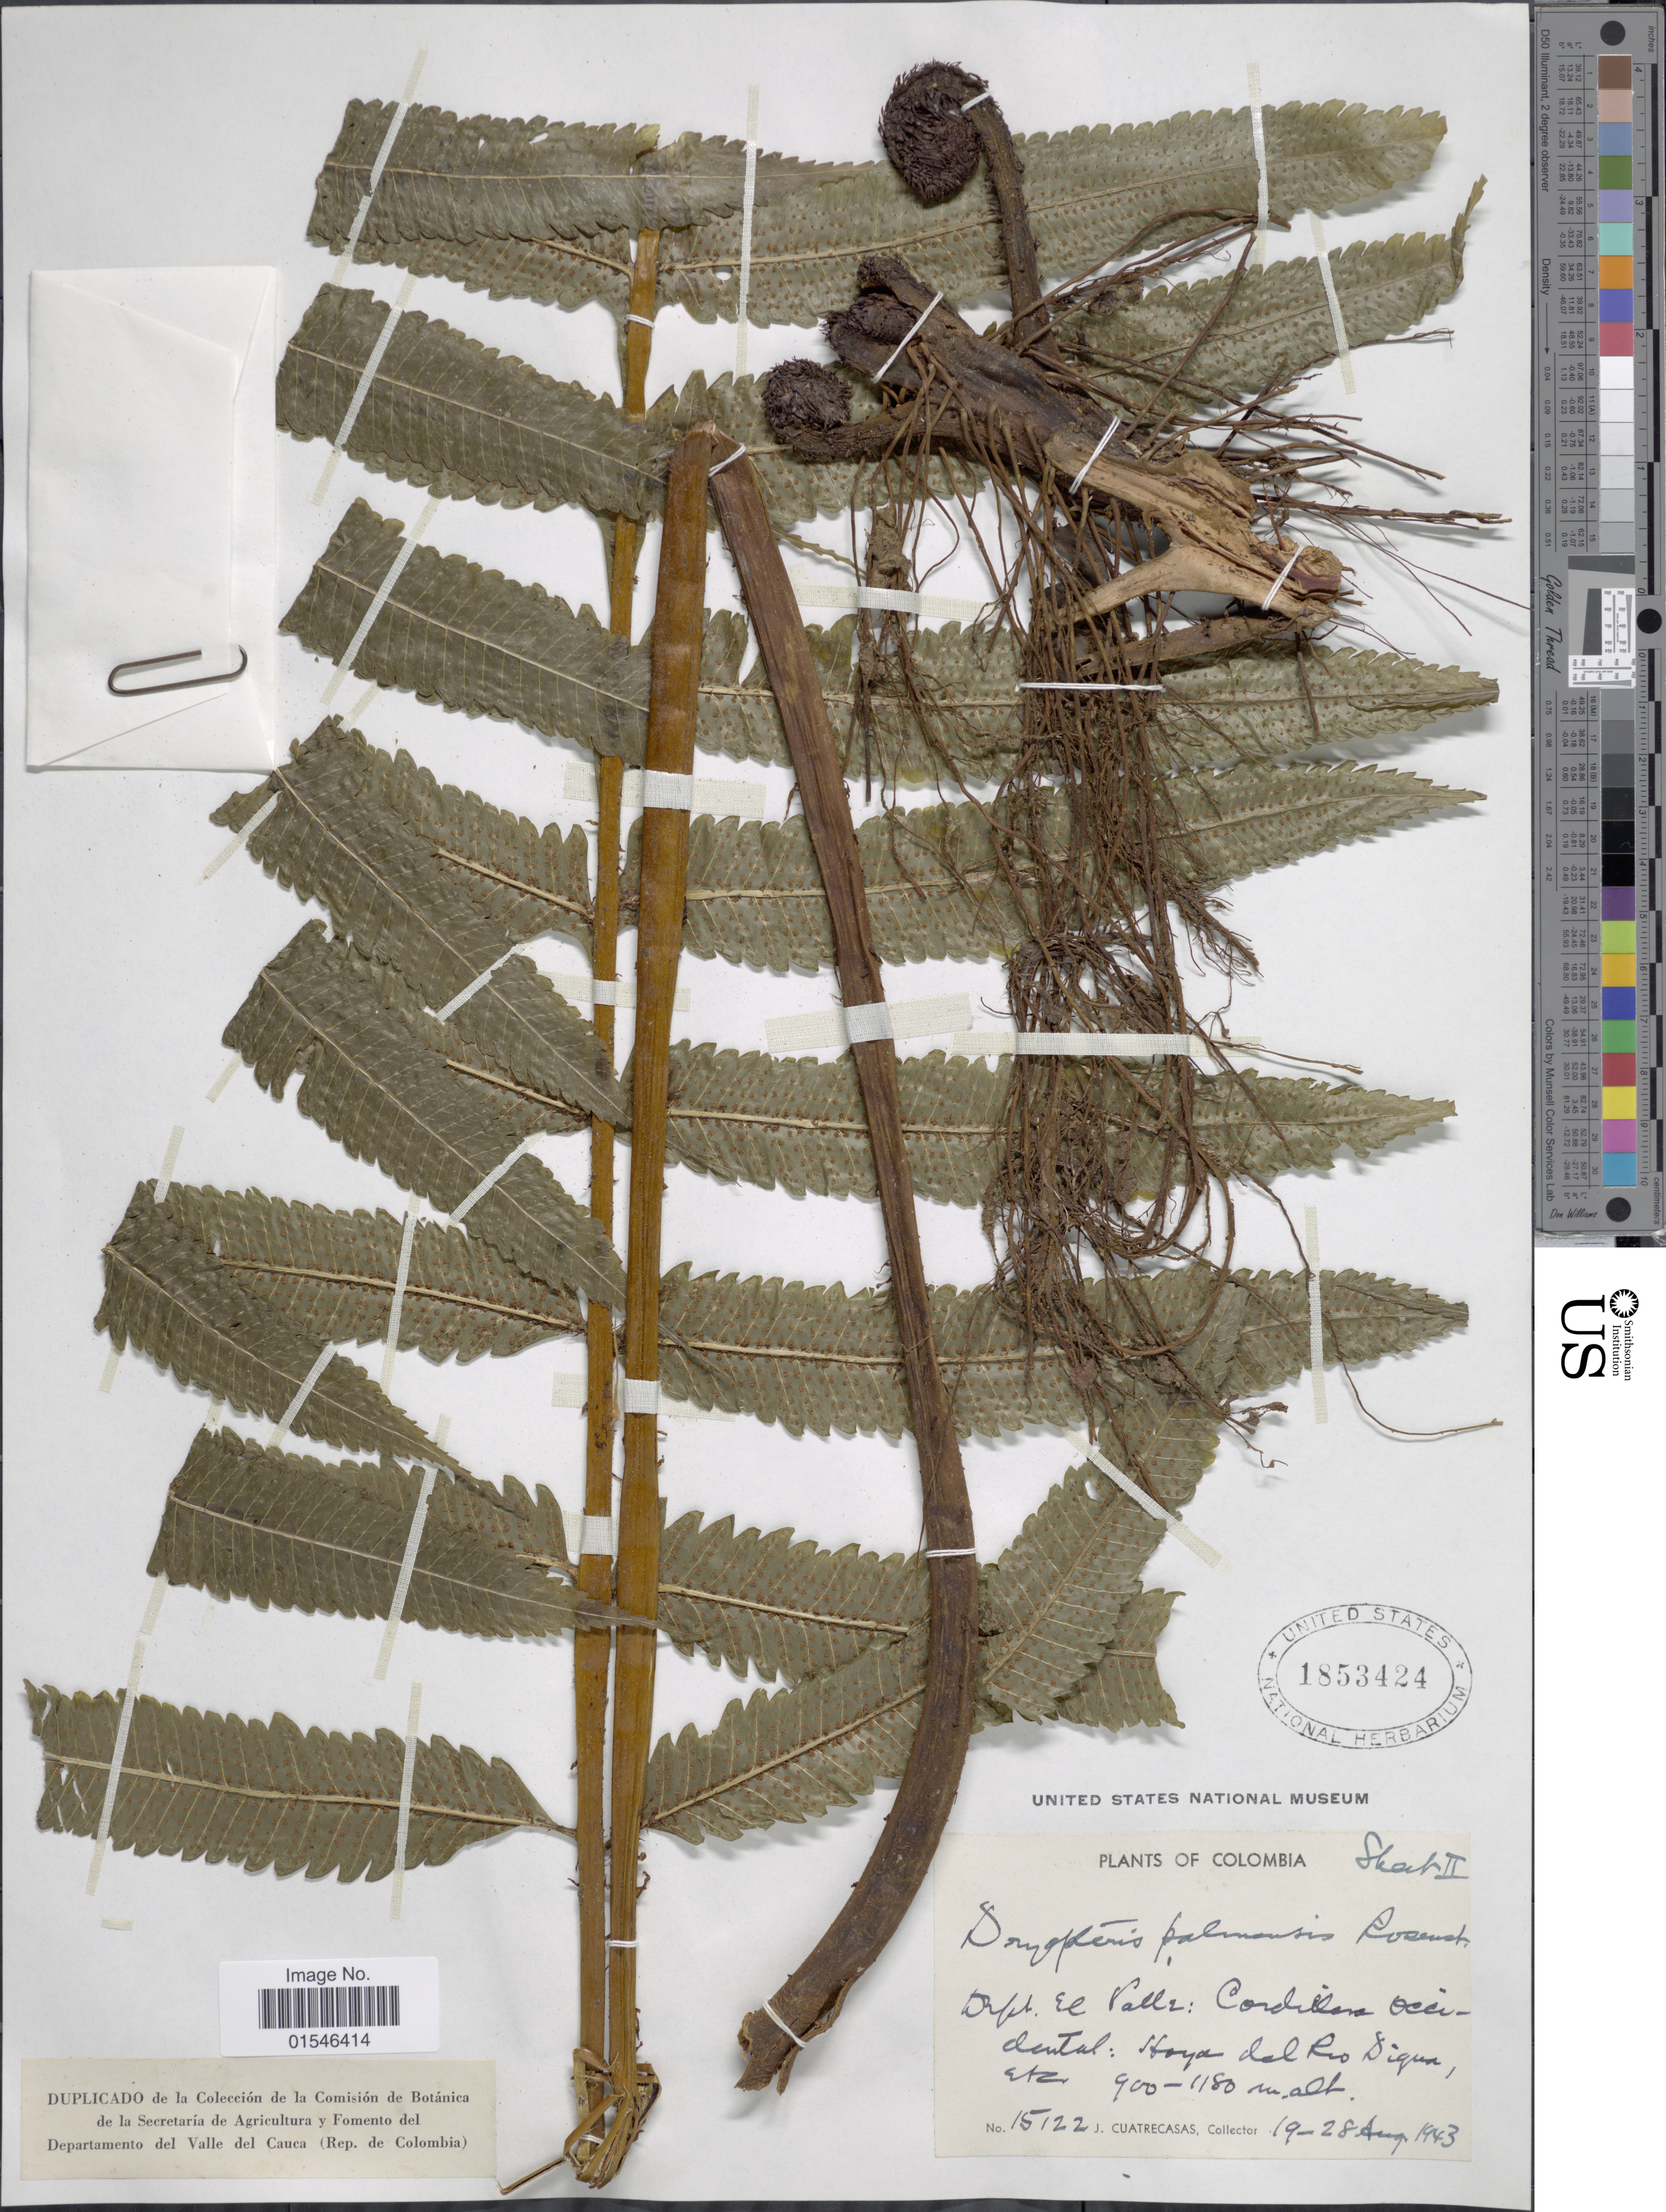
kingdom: Plantae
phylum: Tracheophyta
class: Polypodiopsida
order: Polypodiales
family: Dryopteridaceae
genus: Stigmatopteris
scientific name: Stigmatopteris longicaudata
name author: (Leibm.) C. Chr.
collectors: J. Cuatrecasas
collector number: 15122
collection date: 1943-08-19/1943-08-28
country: Colombia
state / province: Valle del Cauca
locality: Dept. El Valle: Cordillera Occidental: Hoya del Rio Digua, etc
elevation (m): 900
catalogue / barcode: US 1853424